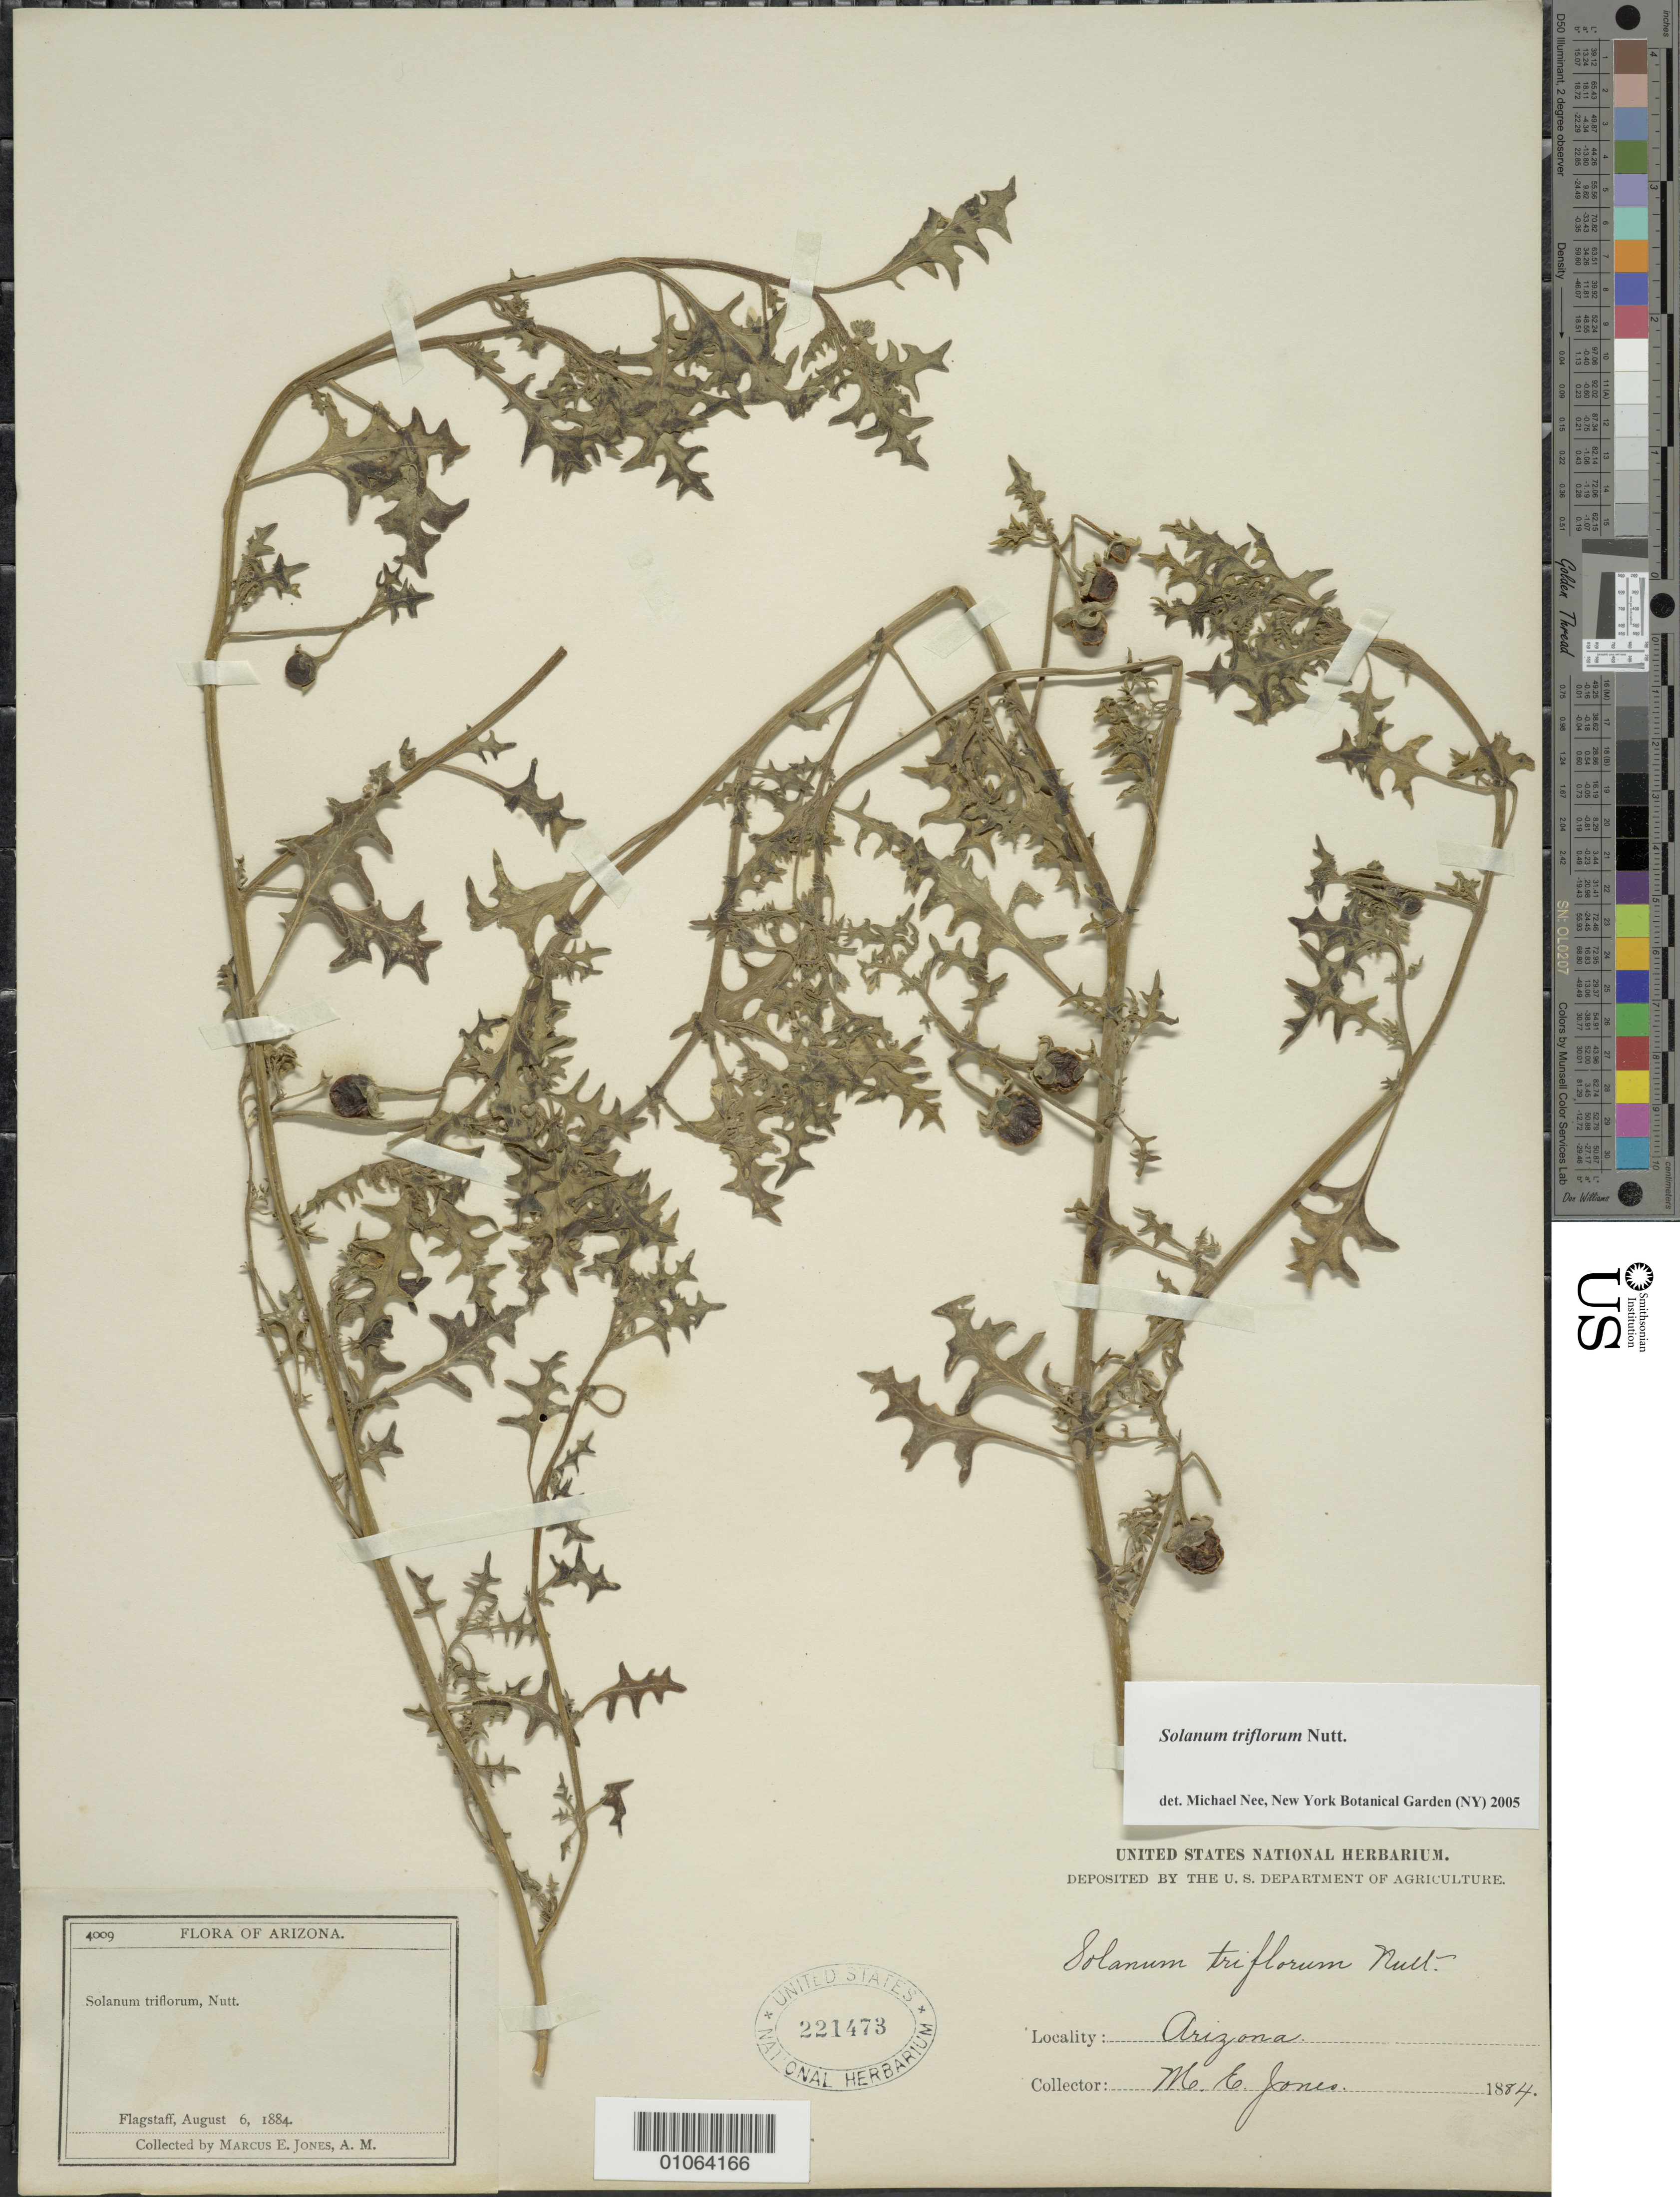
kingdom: Plantae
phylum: Tracheophyta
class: Magnoliopsida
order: Solanales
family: Solanaceae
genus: Solanum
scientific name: Solanum triflorum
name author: Nutt.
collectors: M. E. Jones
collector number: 4009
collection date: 1884-08-06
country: United States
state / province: Arizona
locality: Flagstaff.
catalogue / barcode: US 221473